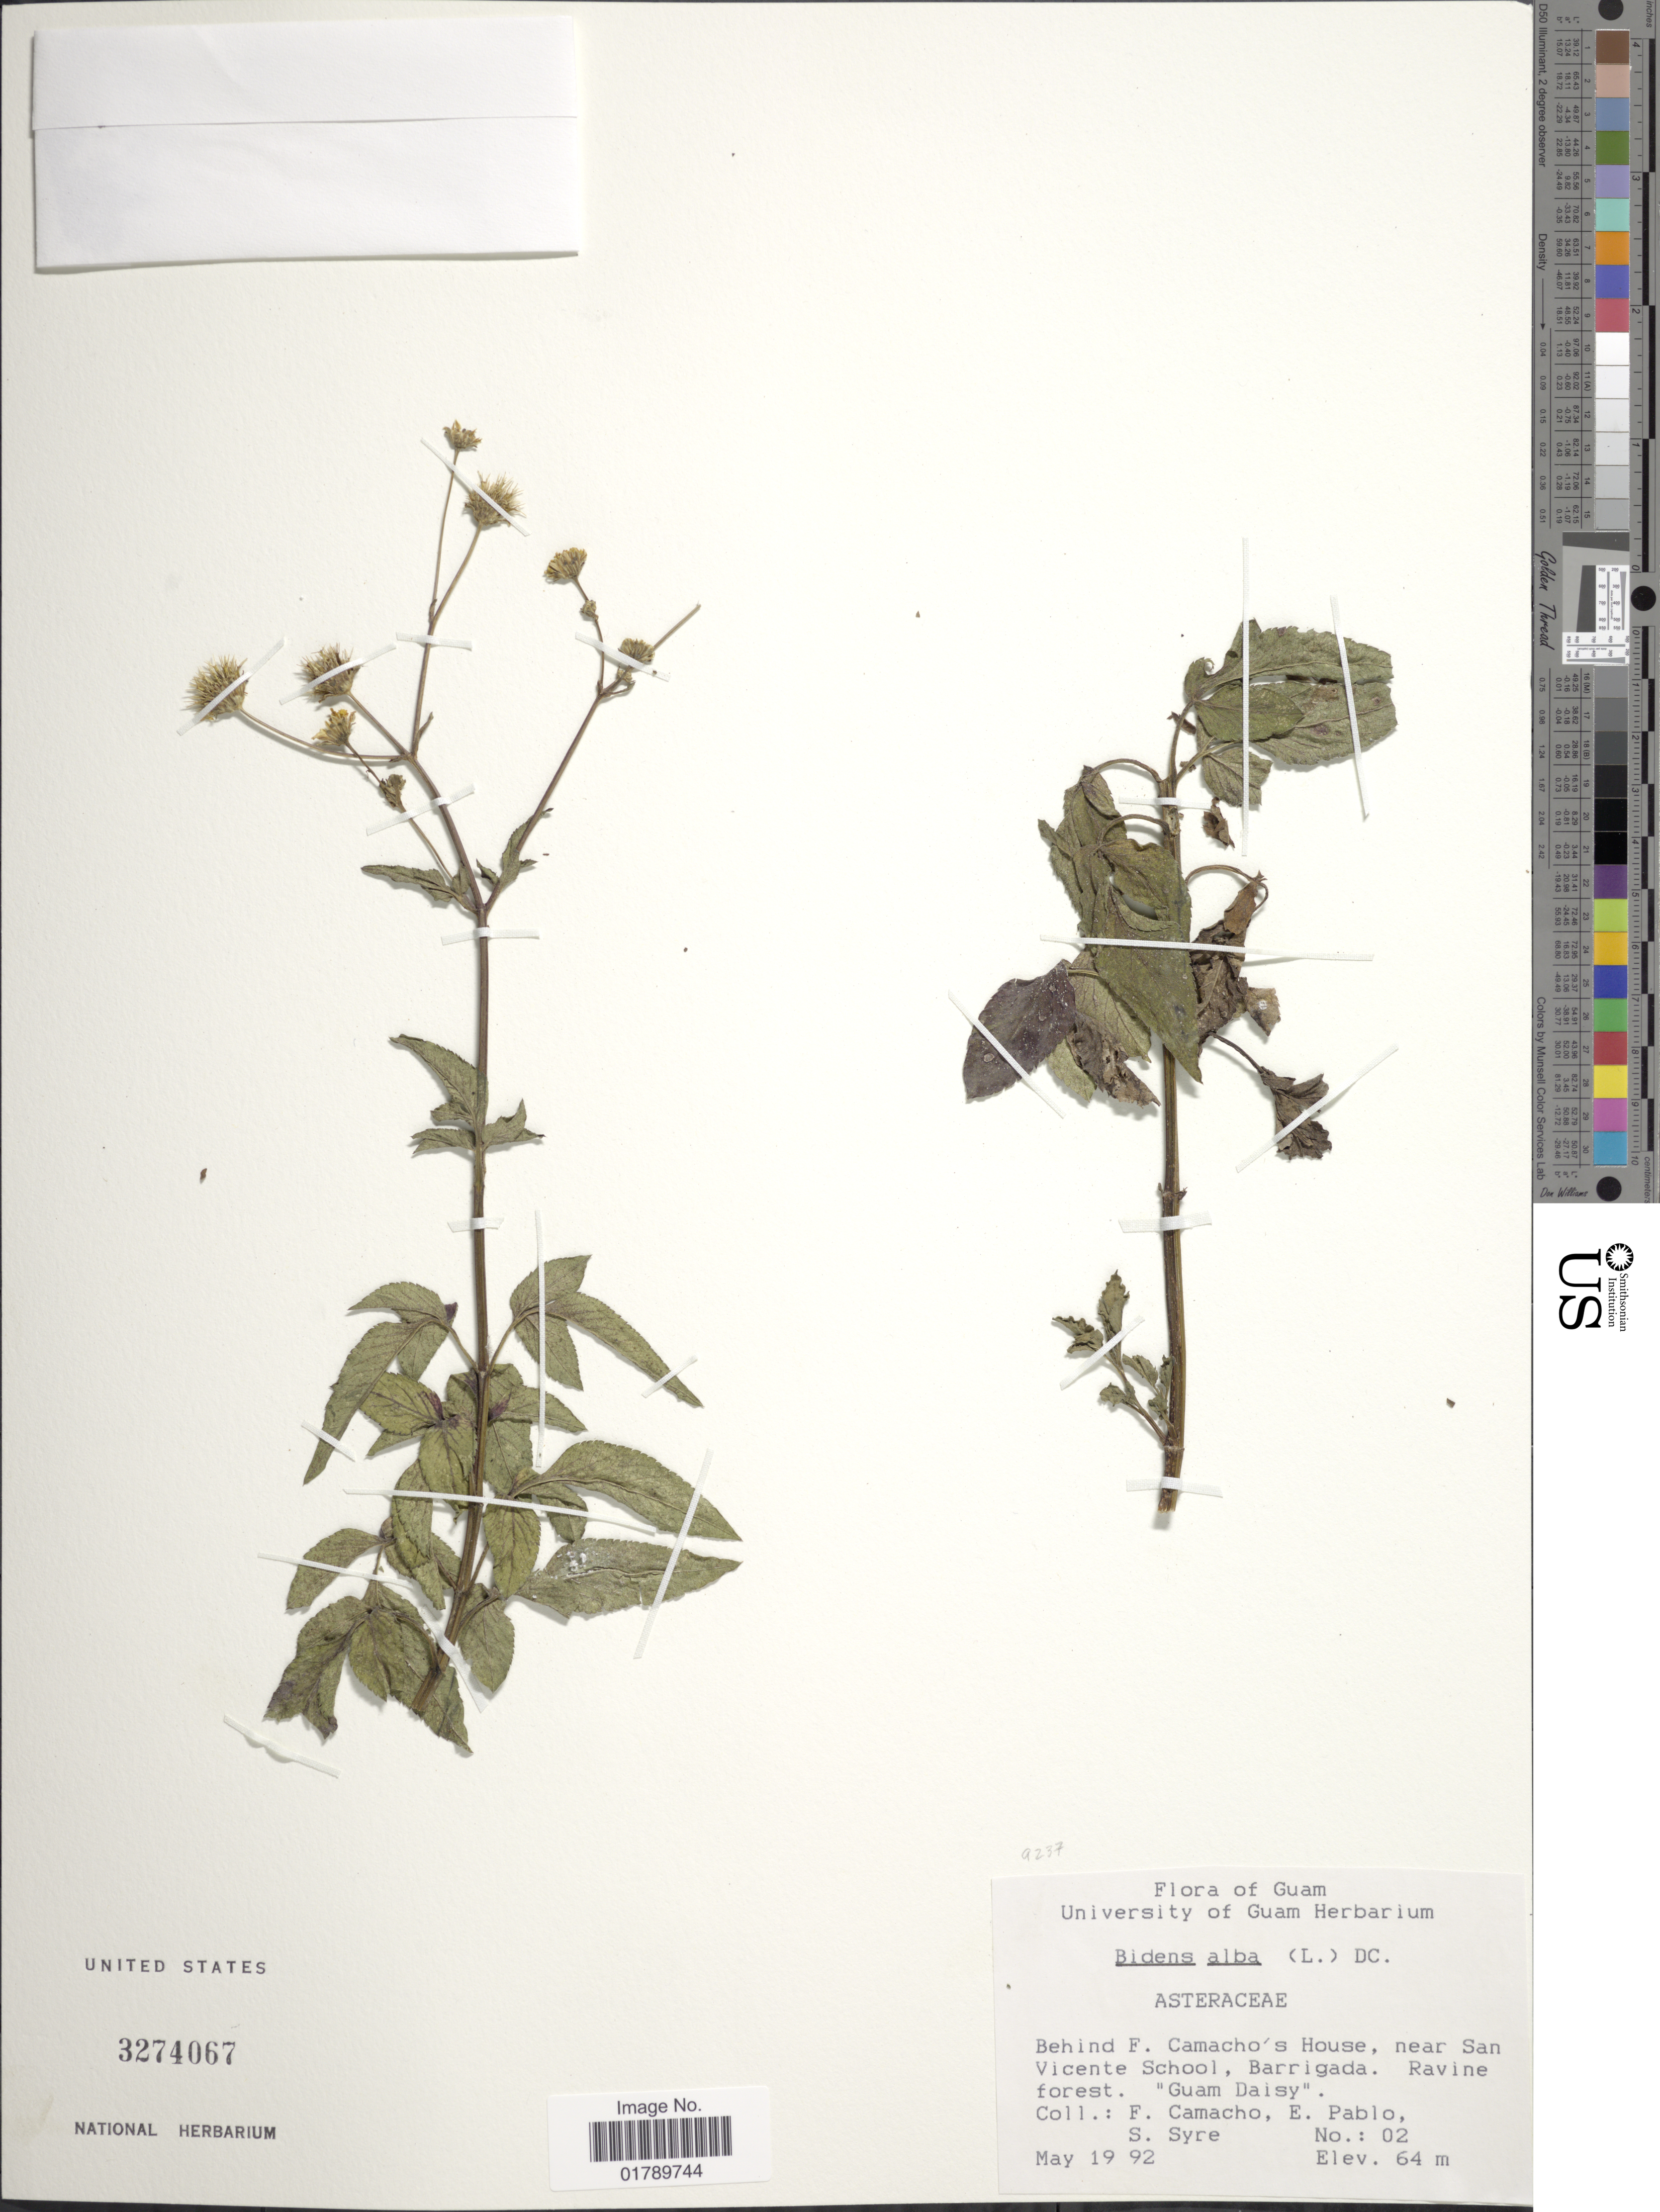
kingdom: Plantae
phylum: Tracheophyta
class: Magnoliopsida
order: Asterales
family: Asteraceae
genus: Bidens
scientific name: Bidens alba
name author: (L.) DC.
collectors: F. Camacho, E. Pablo & S. Syre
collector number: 02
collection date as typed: Transcribed d/m/y: 19/5/92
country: Guam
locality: Guam. Behind F. Camacho's House, near San Vicente School, Barrigada. Ravine forest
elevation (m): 64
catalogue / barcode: US 3274067